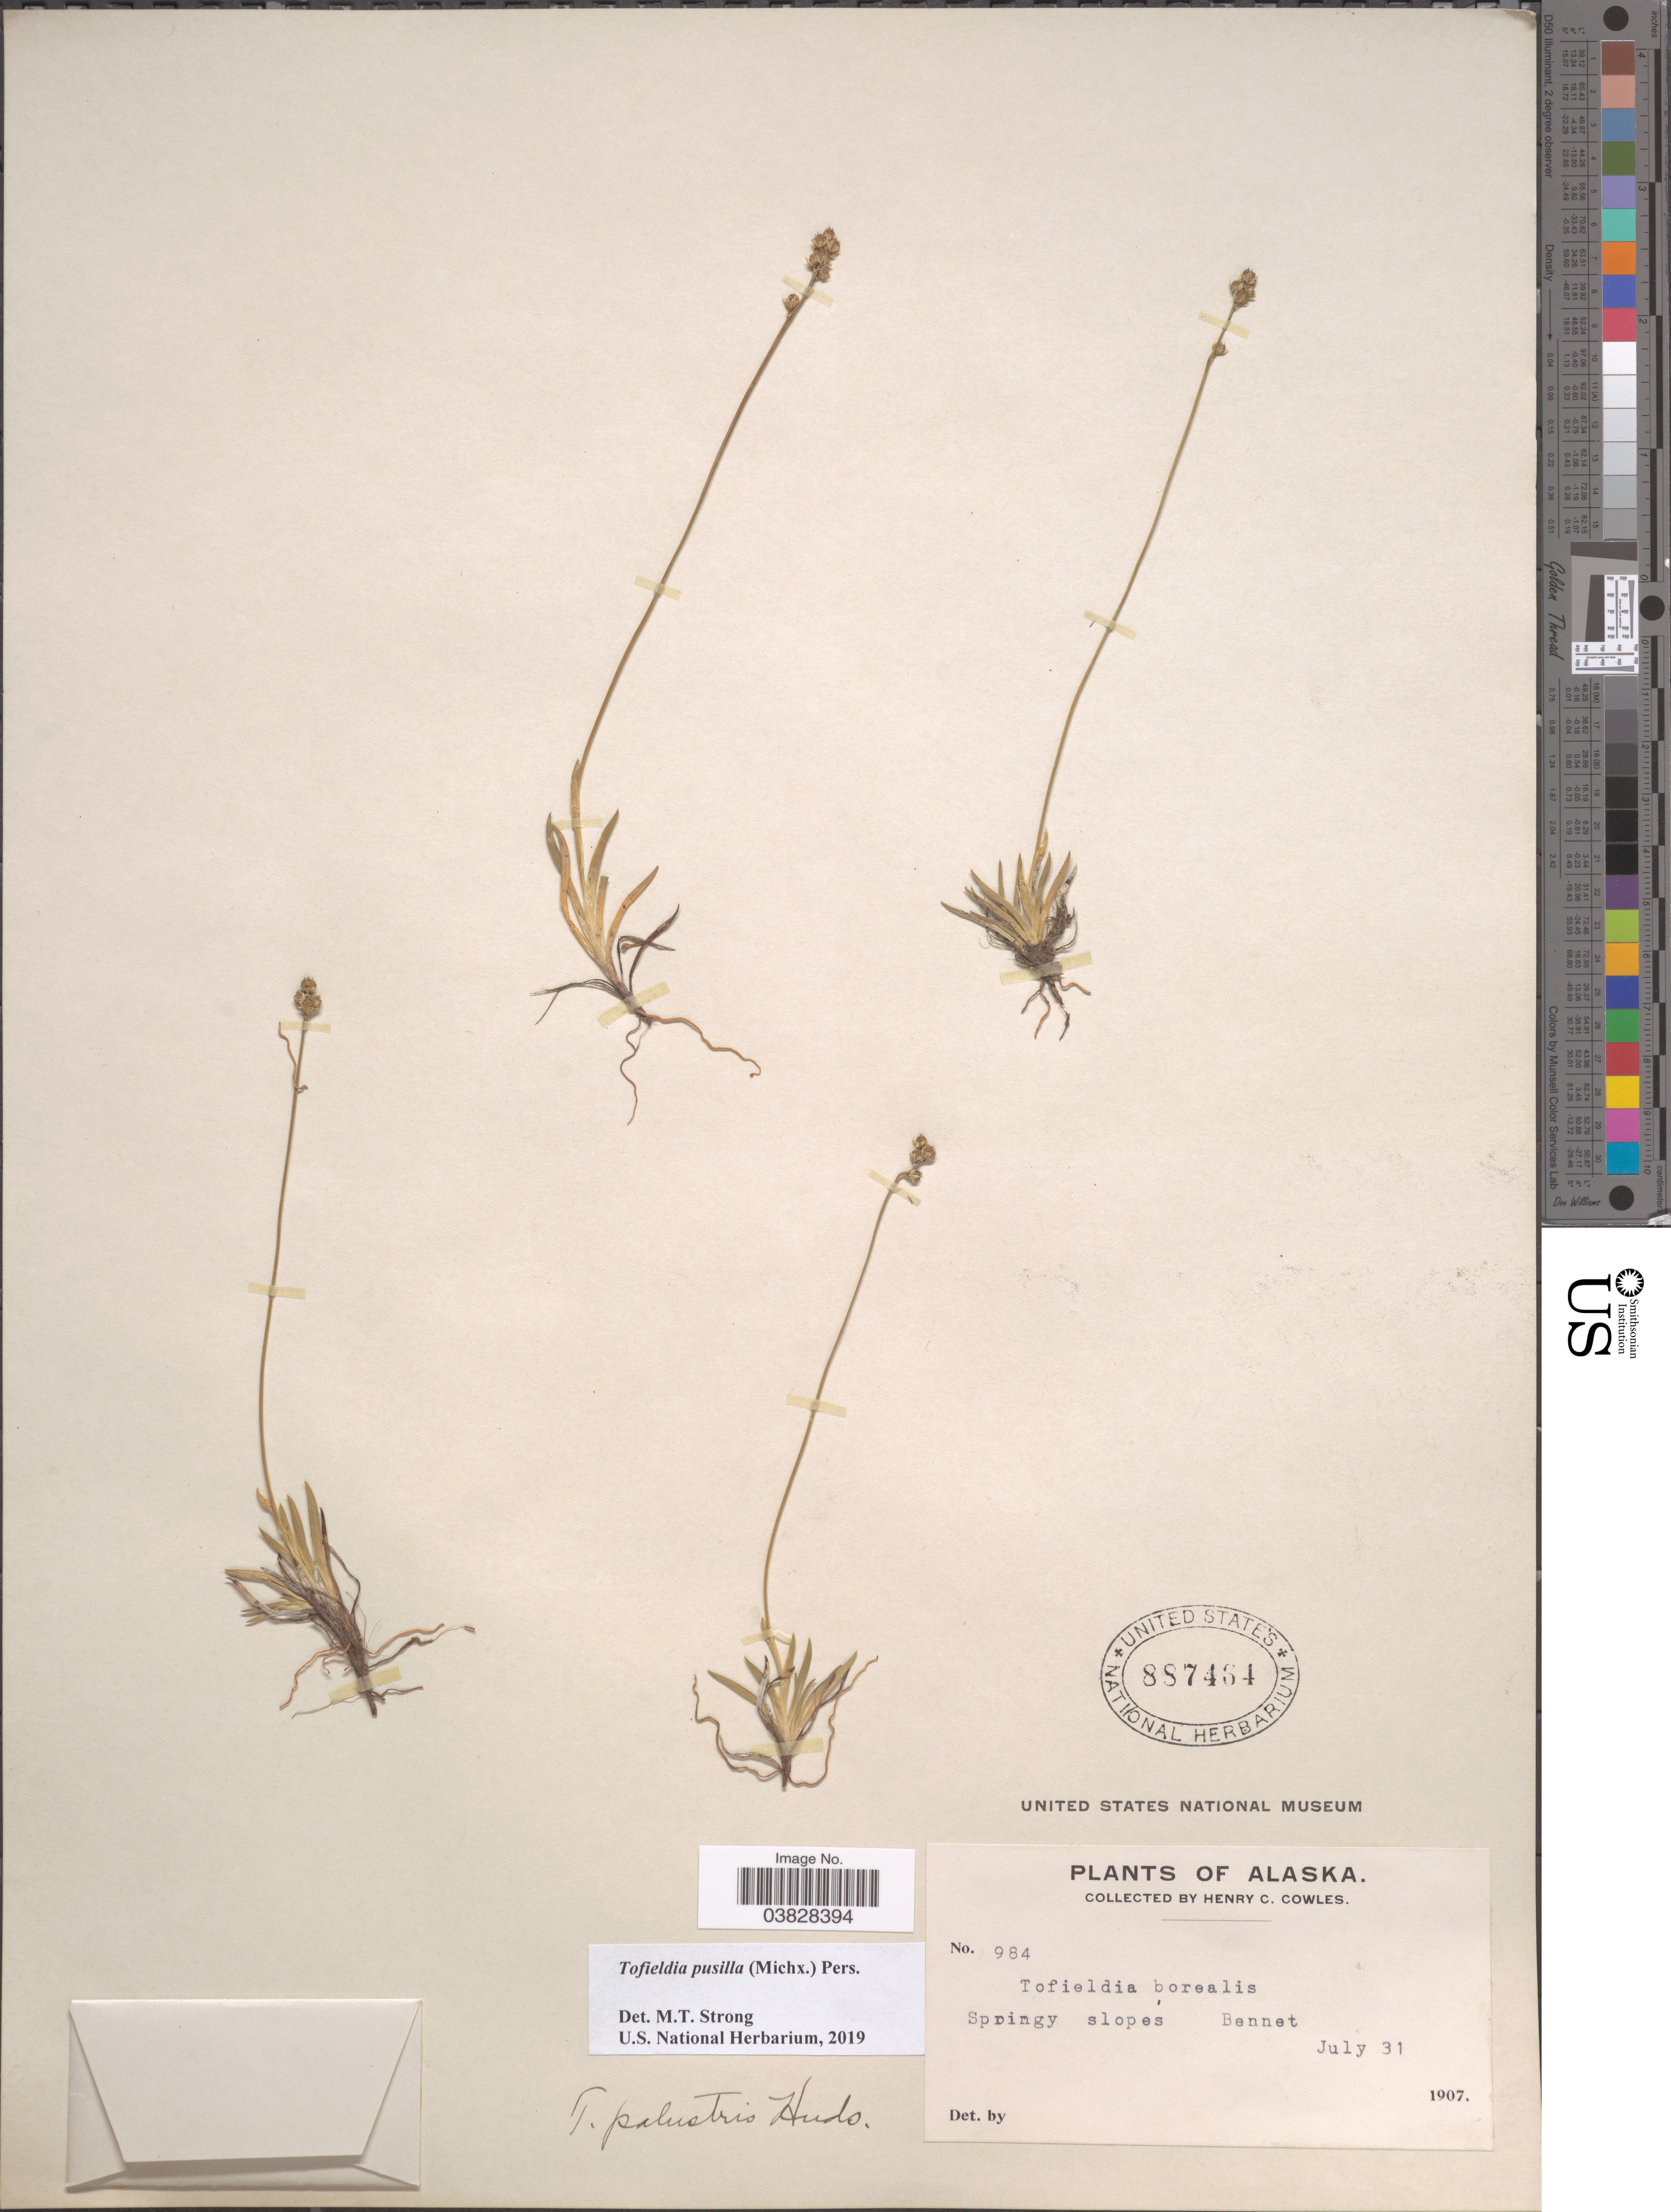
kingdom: Plantae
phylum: Tracheophyta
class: Liliopsida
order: Alismatales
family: Tofieldiaceae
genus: Tofieldia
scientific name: Tofieldia pusilla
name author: (Michx.) Pers.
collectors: H. Cowles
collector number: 984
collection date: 1907-07-31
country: United States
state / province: Alaska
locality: Bennet.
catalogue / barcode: US 887464